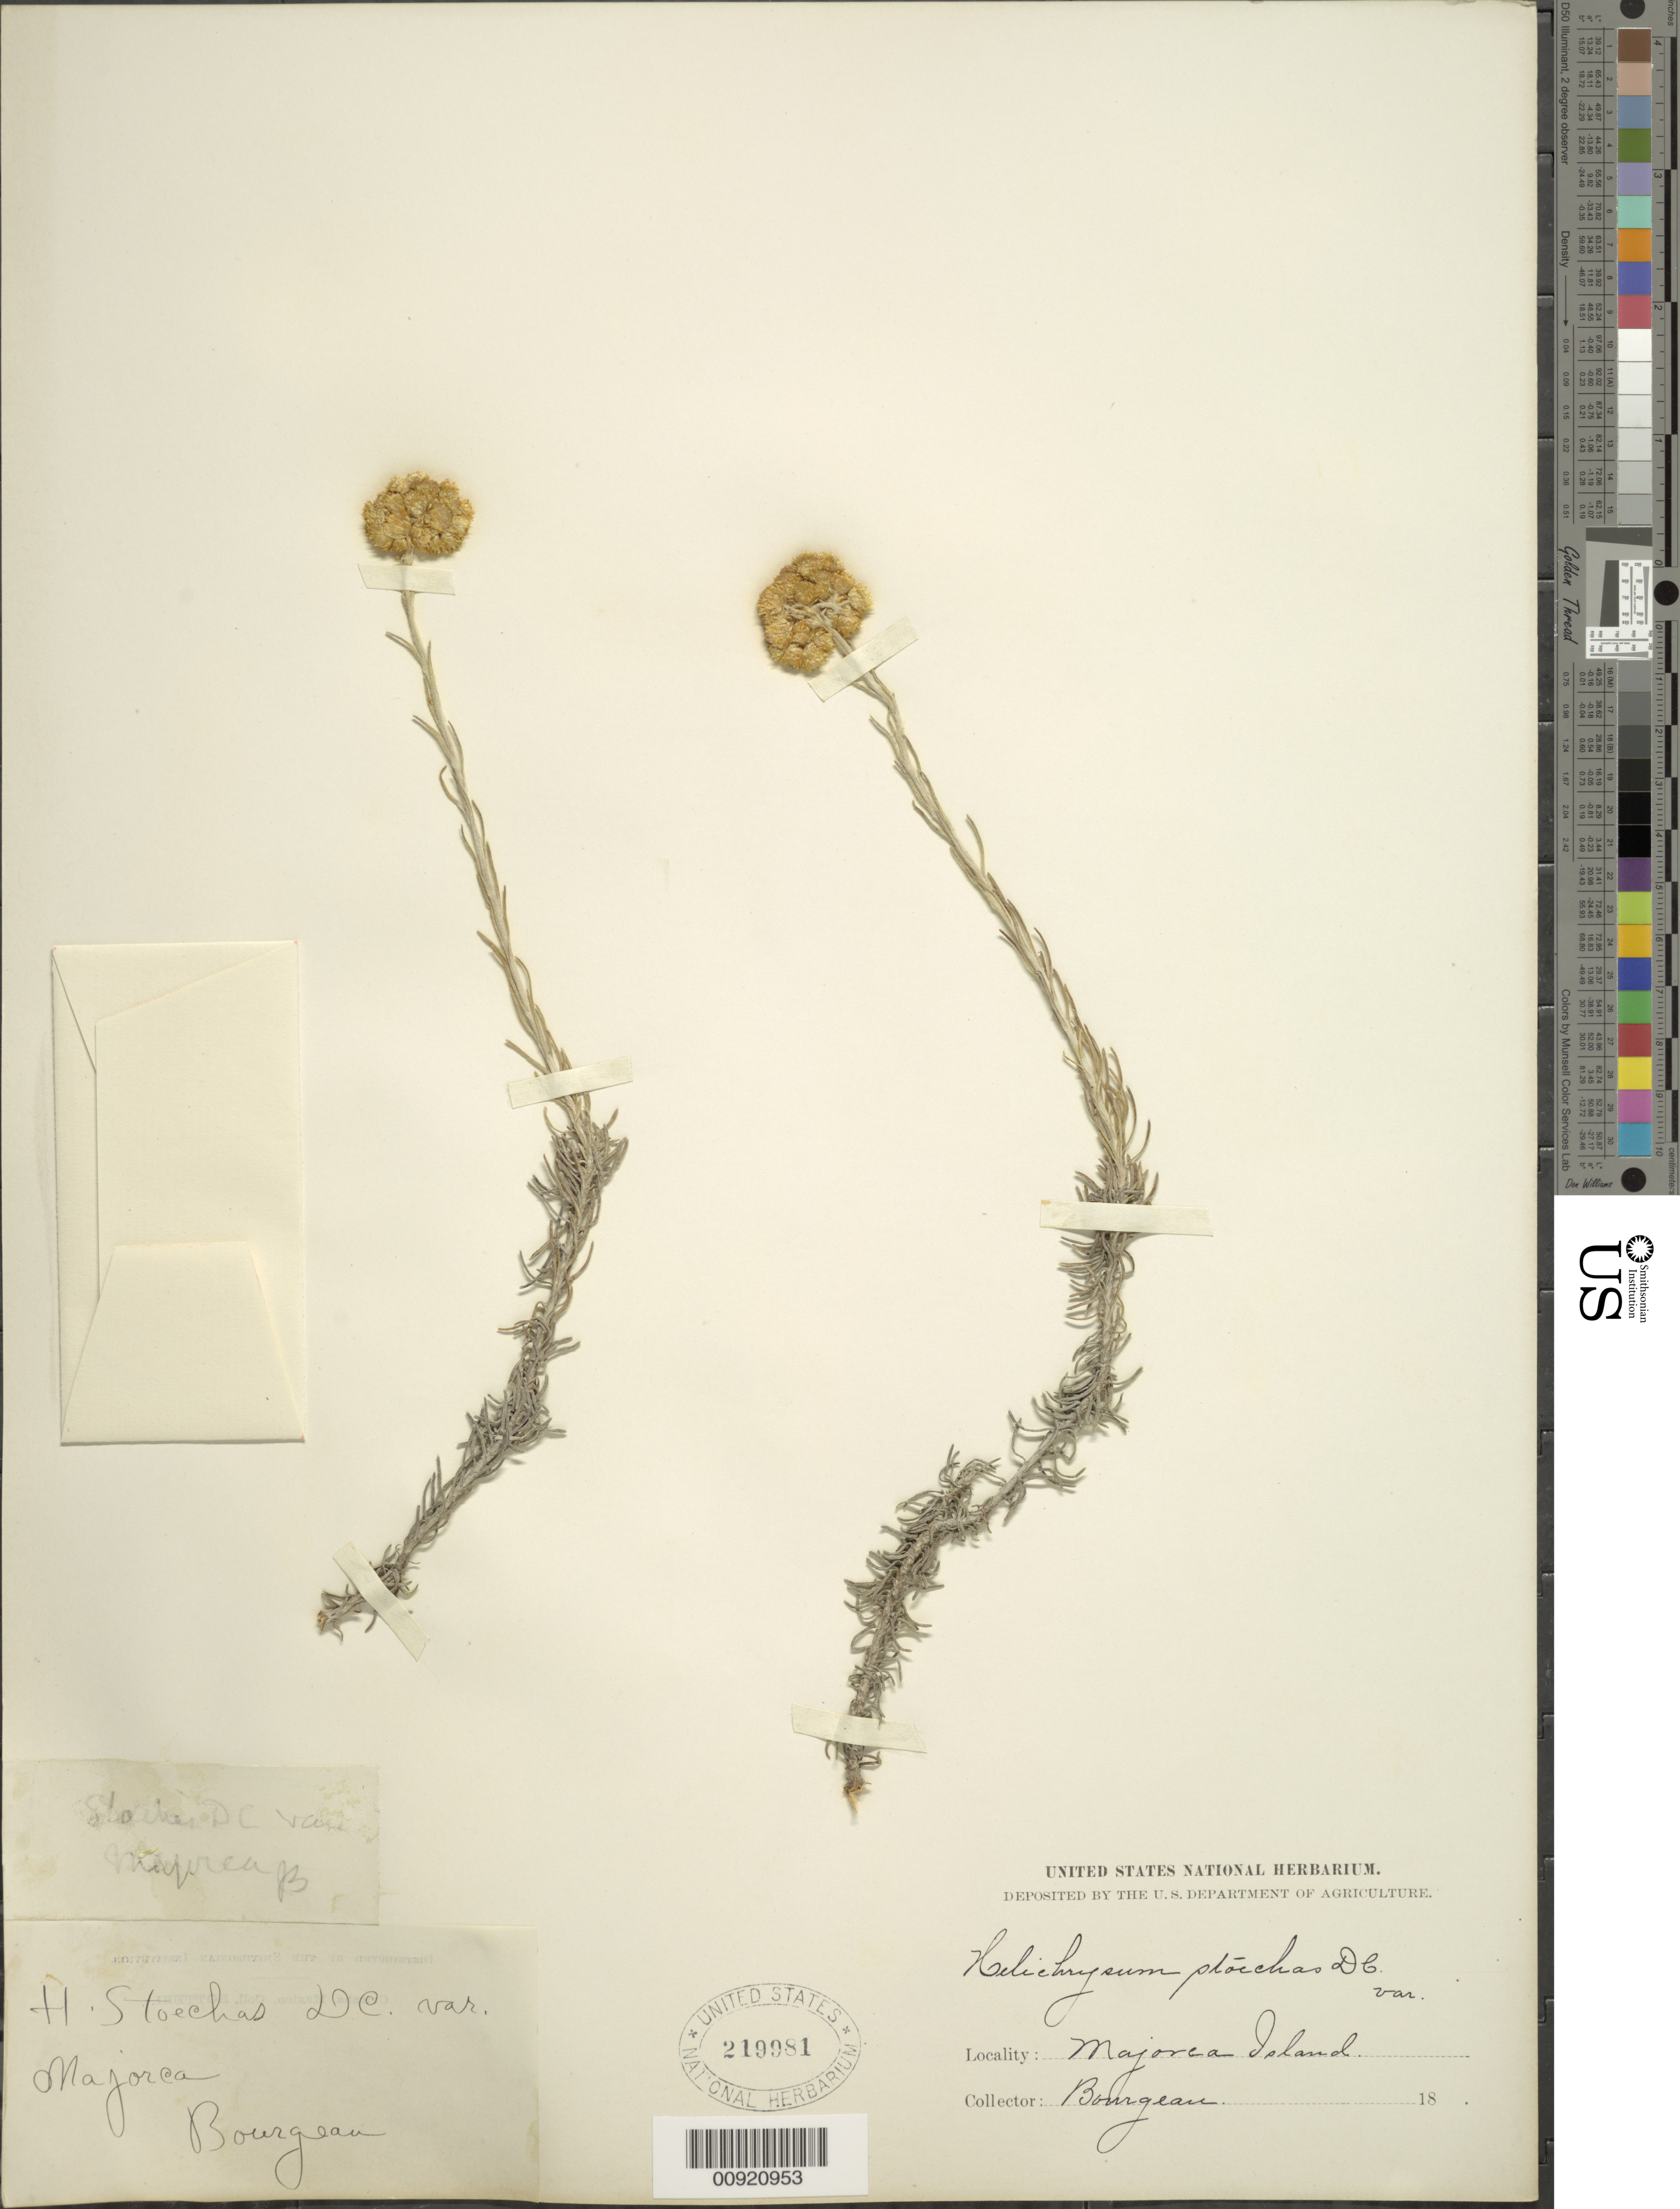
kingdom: Plantae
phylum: Tracheophyta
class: Magnoliopsida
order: Asterales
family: Asteraceae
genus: Helichrysum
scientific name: Helichrysum stoechas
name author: DC.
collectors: E. Bourgeau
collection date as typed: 18--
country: Spain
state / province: Islas Baleares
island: Majorca I.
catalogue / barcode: US 219981